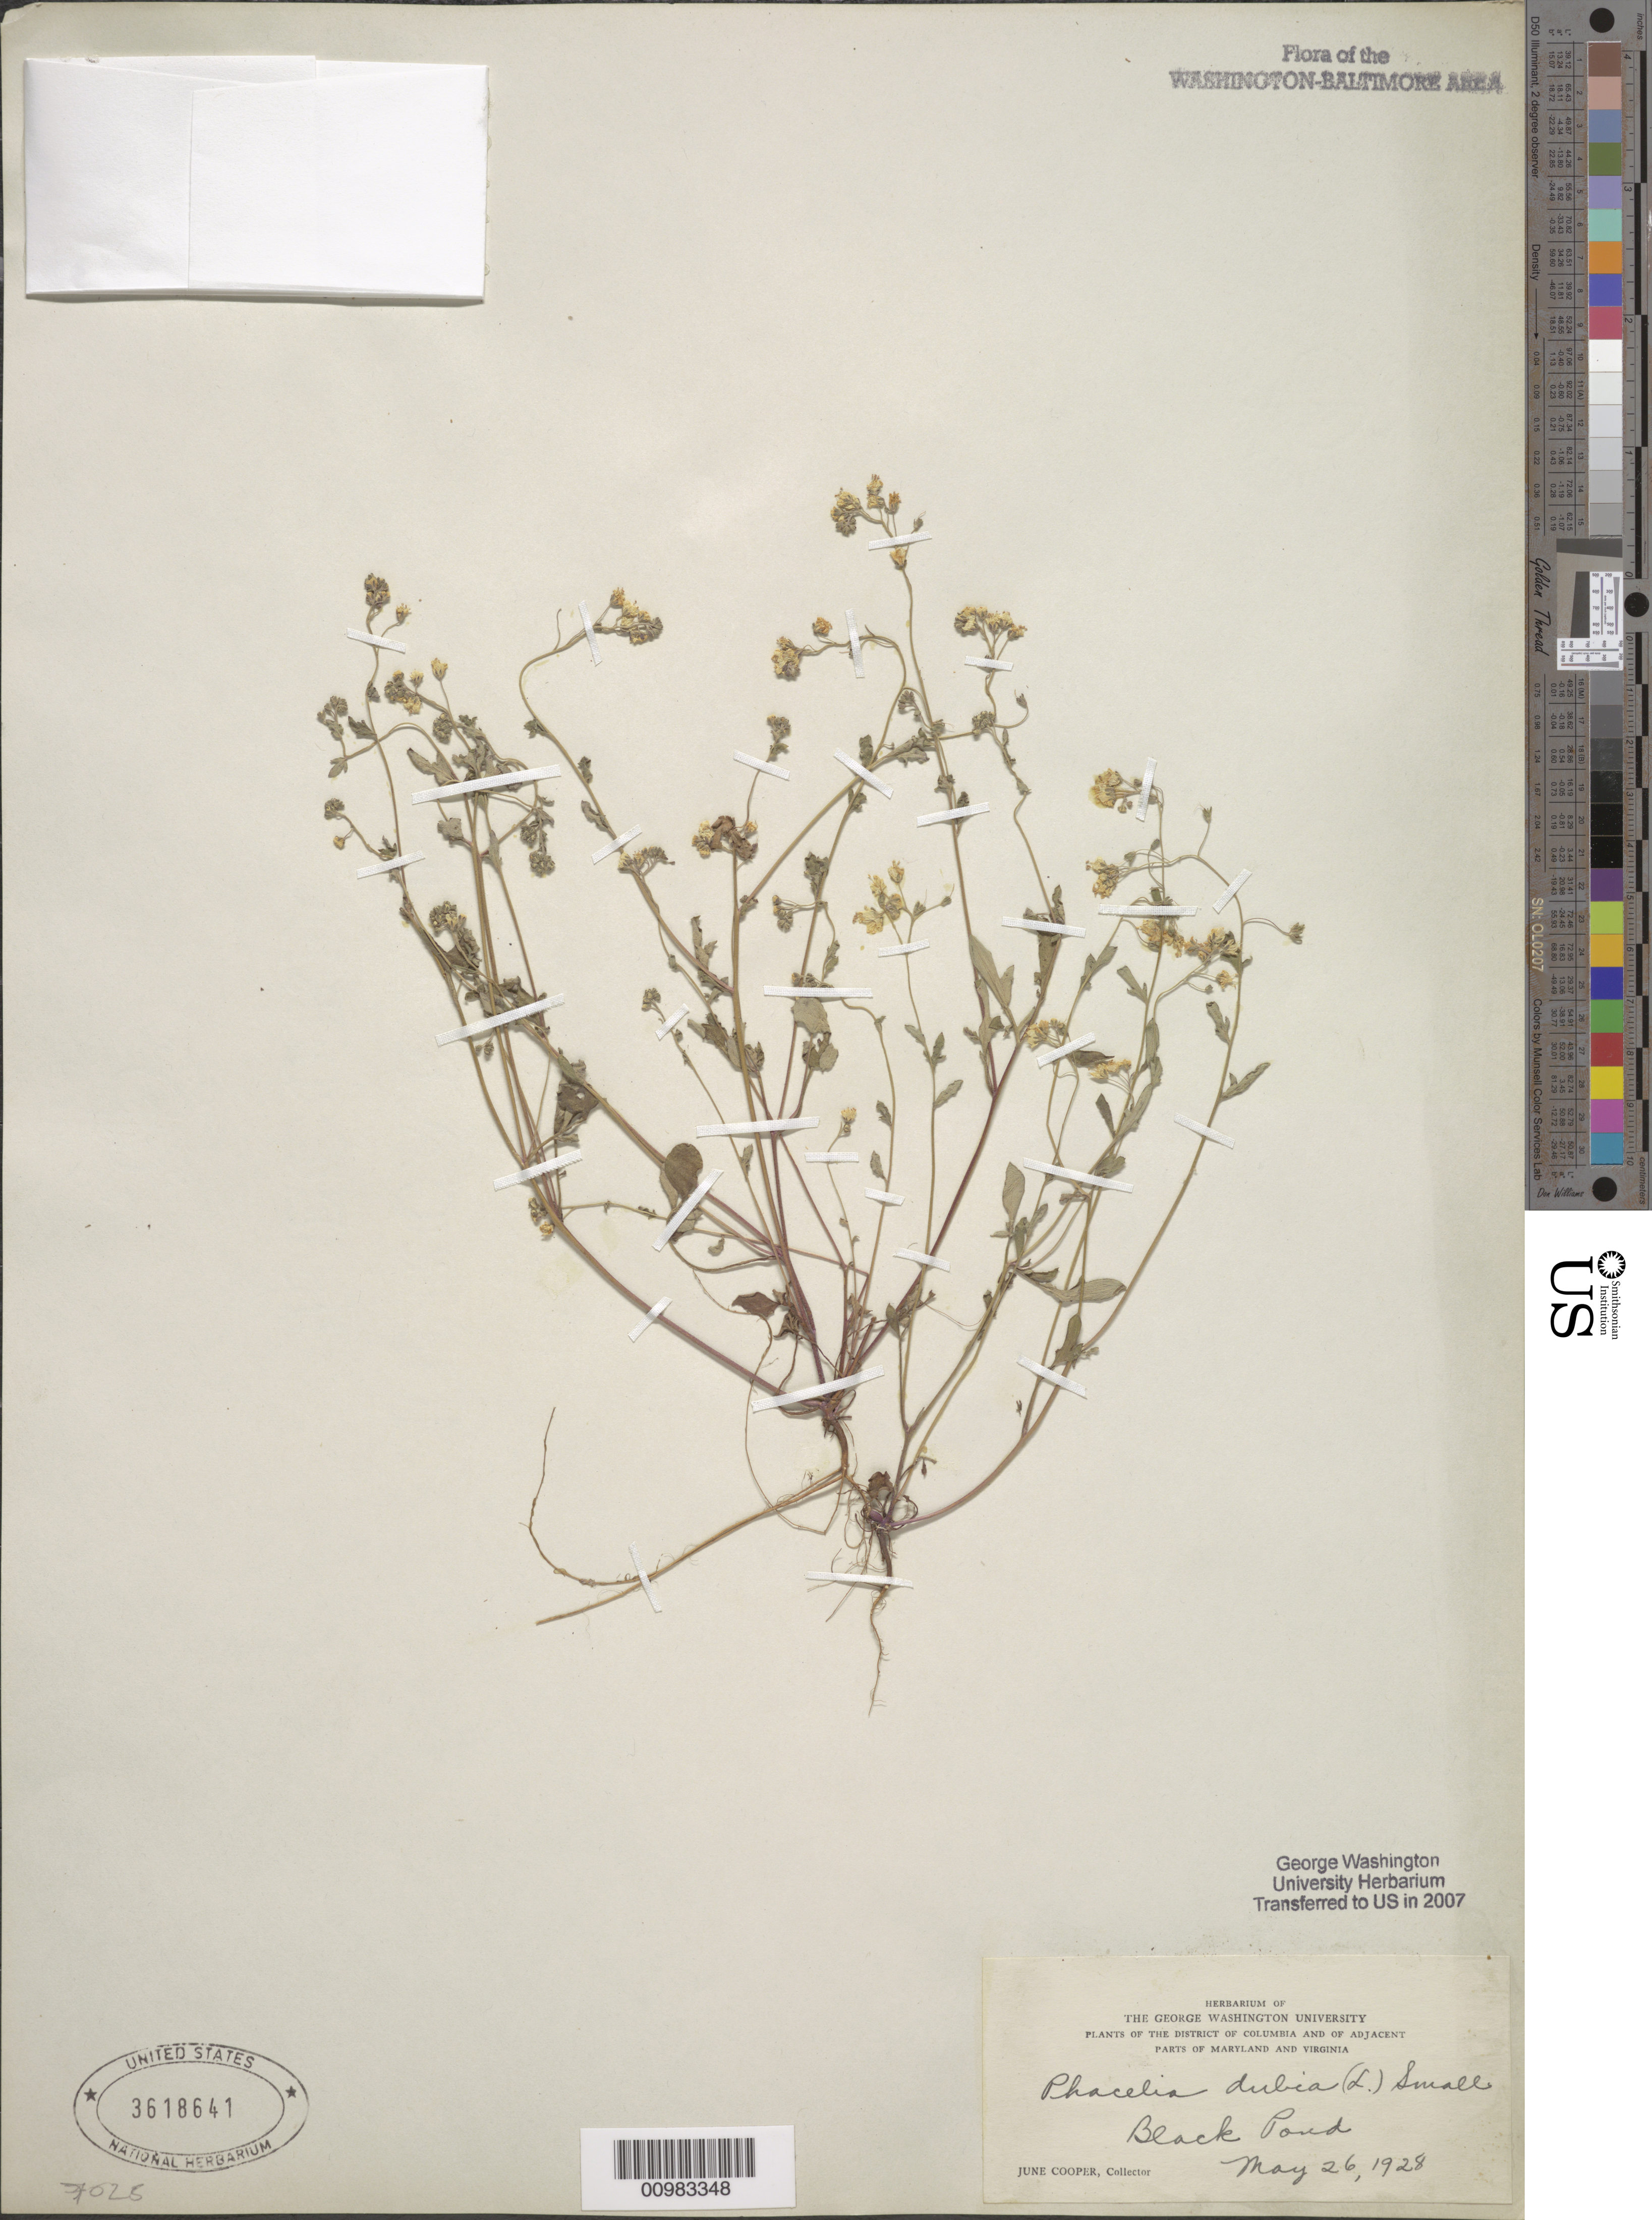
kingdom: Plantae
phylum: Tracheophyta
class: Magnoliopsida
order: Boraginales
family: Hydrophyllaceae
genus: Phacelia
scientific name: Phacelia dubia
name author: (L.) Trel.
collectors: J. Cooper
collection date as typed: May 26, 1928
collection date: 1928-05-26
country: United States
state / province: Virginia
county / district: Fairfax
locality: Black Pond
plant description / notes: Transferred from GWU Herbarium in 2007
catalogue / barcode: US 3618641